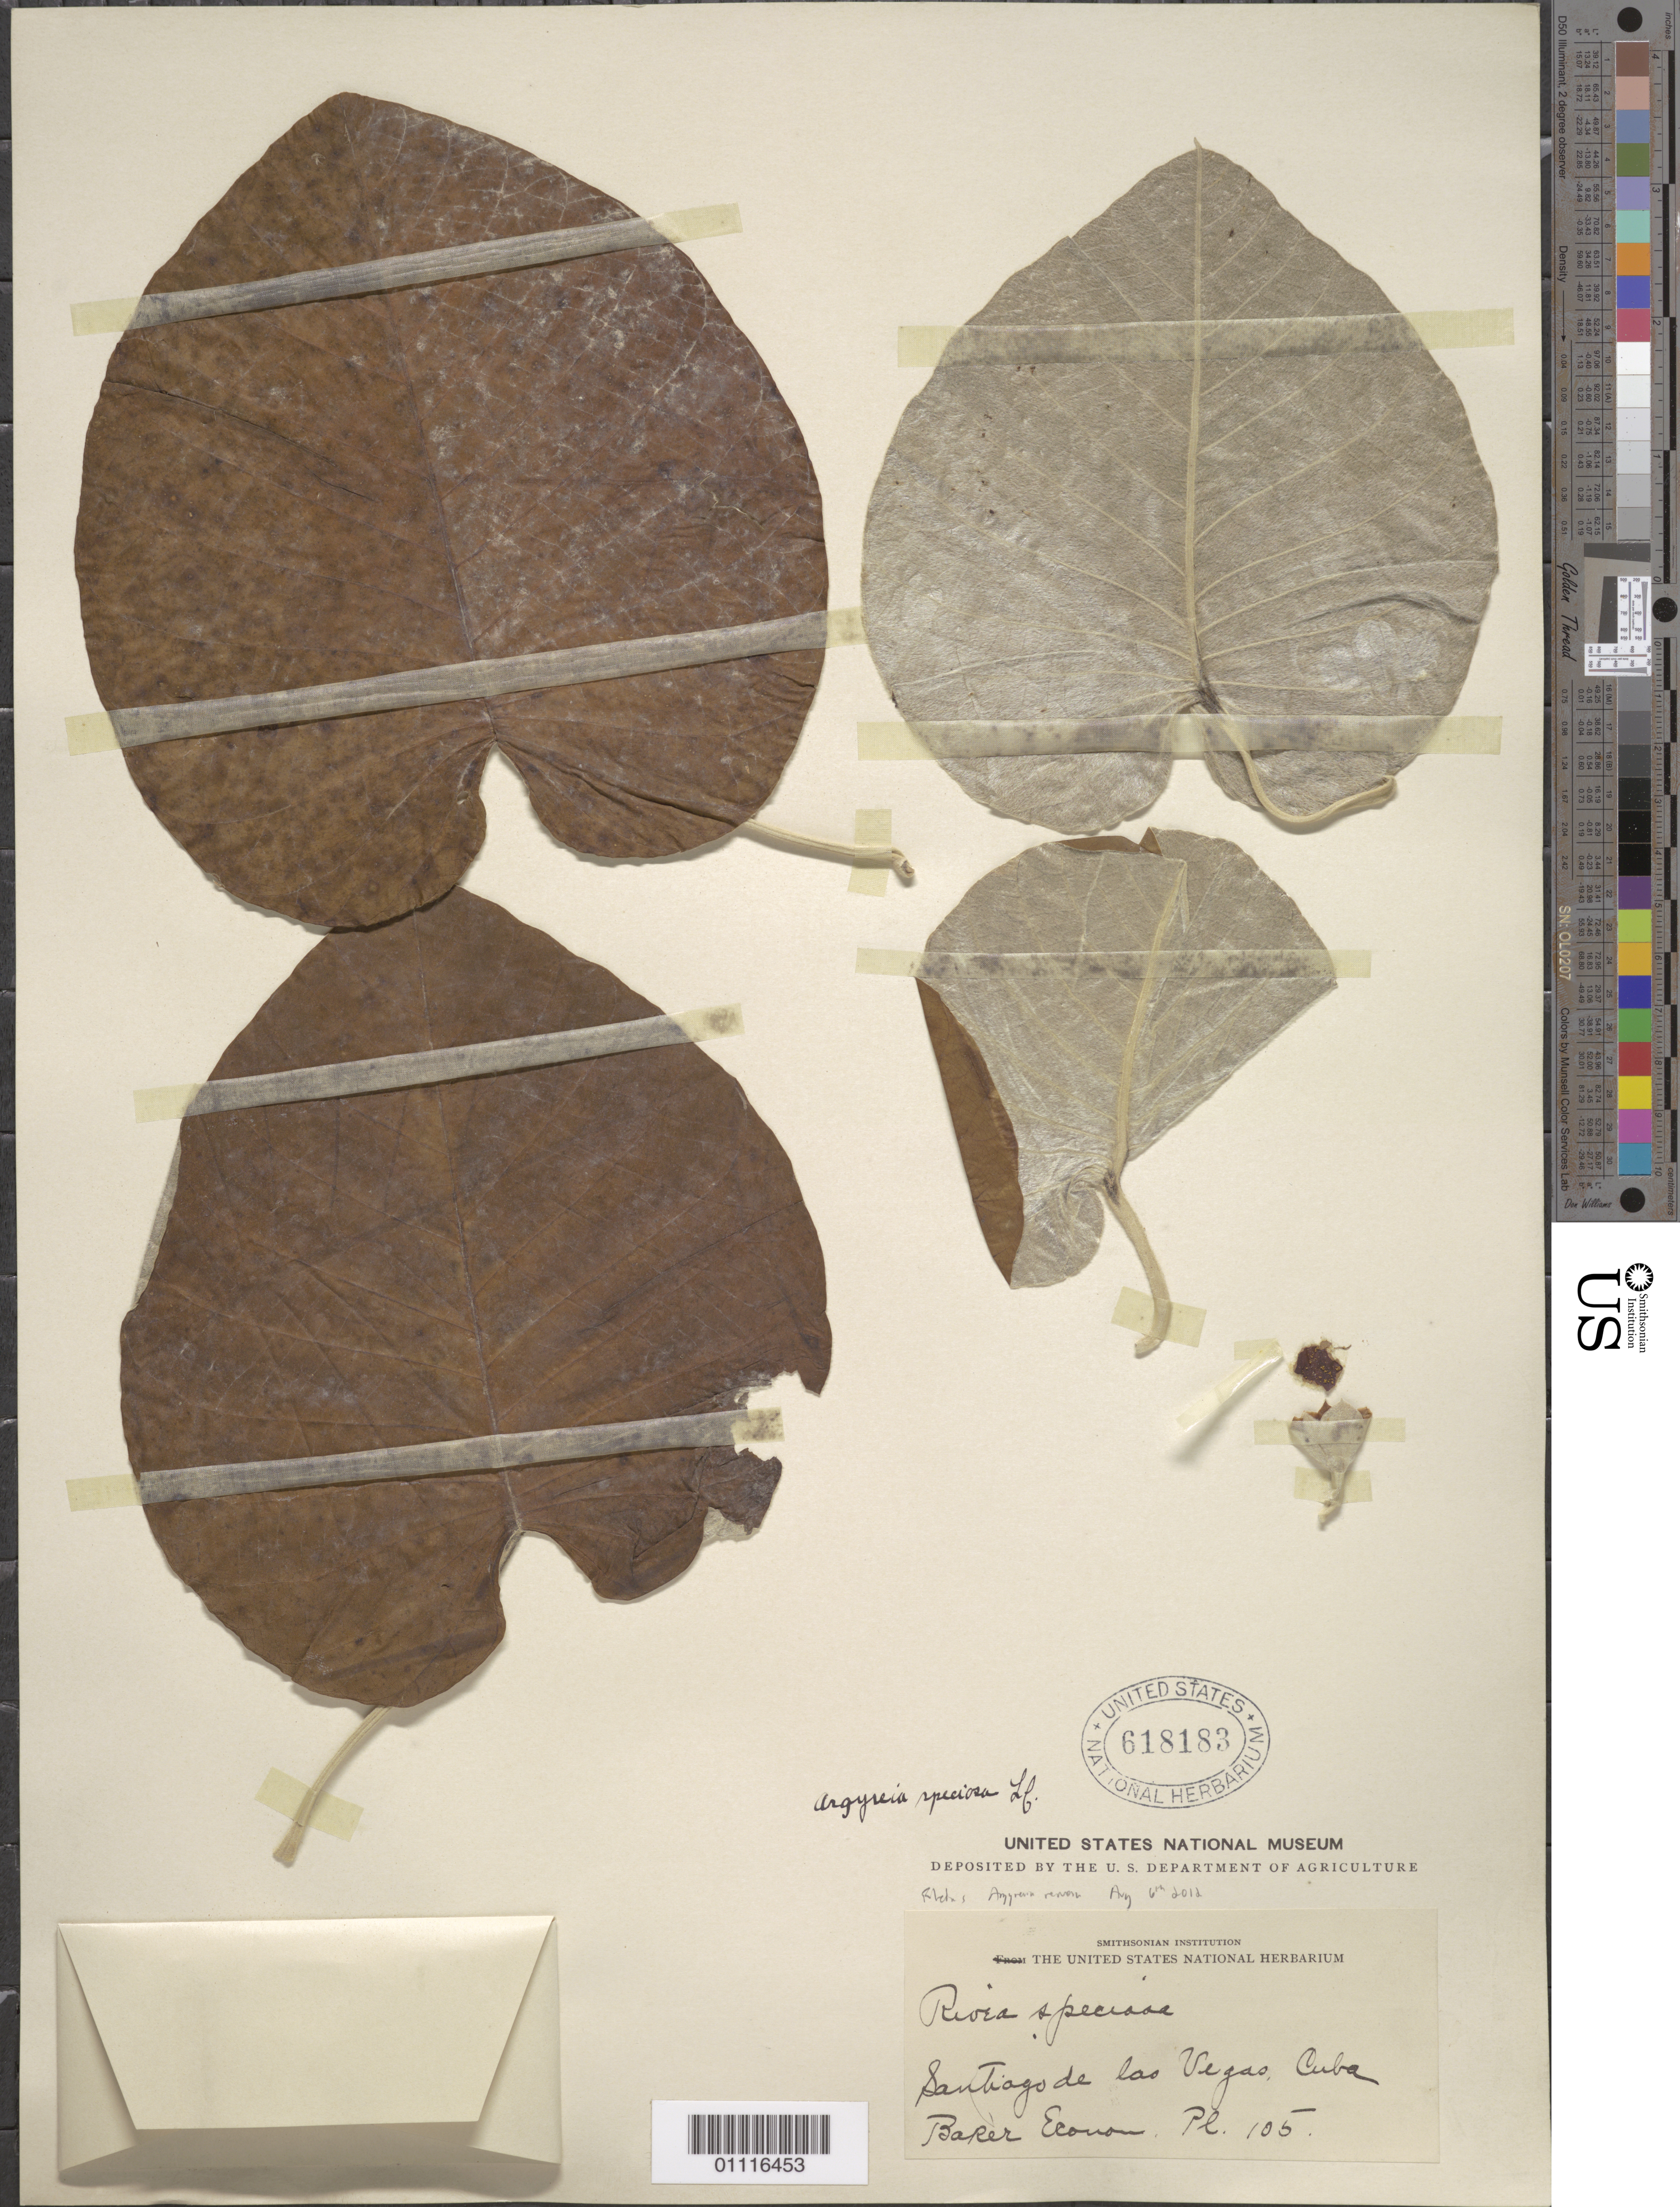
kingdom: Plantae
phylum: Tracheophyta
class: Magnoliopsida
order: Solanales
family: Convolvulaceae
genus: Argyreia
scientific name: Argyreia nervosa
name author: (Burm. f.) Bojer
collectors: C. F. Baker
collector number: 105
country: Cuba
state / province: La Habana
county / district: Municipio Boyeros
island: Cuba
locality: Santiago de las Vegas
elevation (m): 97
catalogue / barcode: US 618183